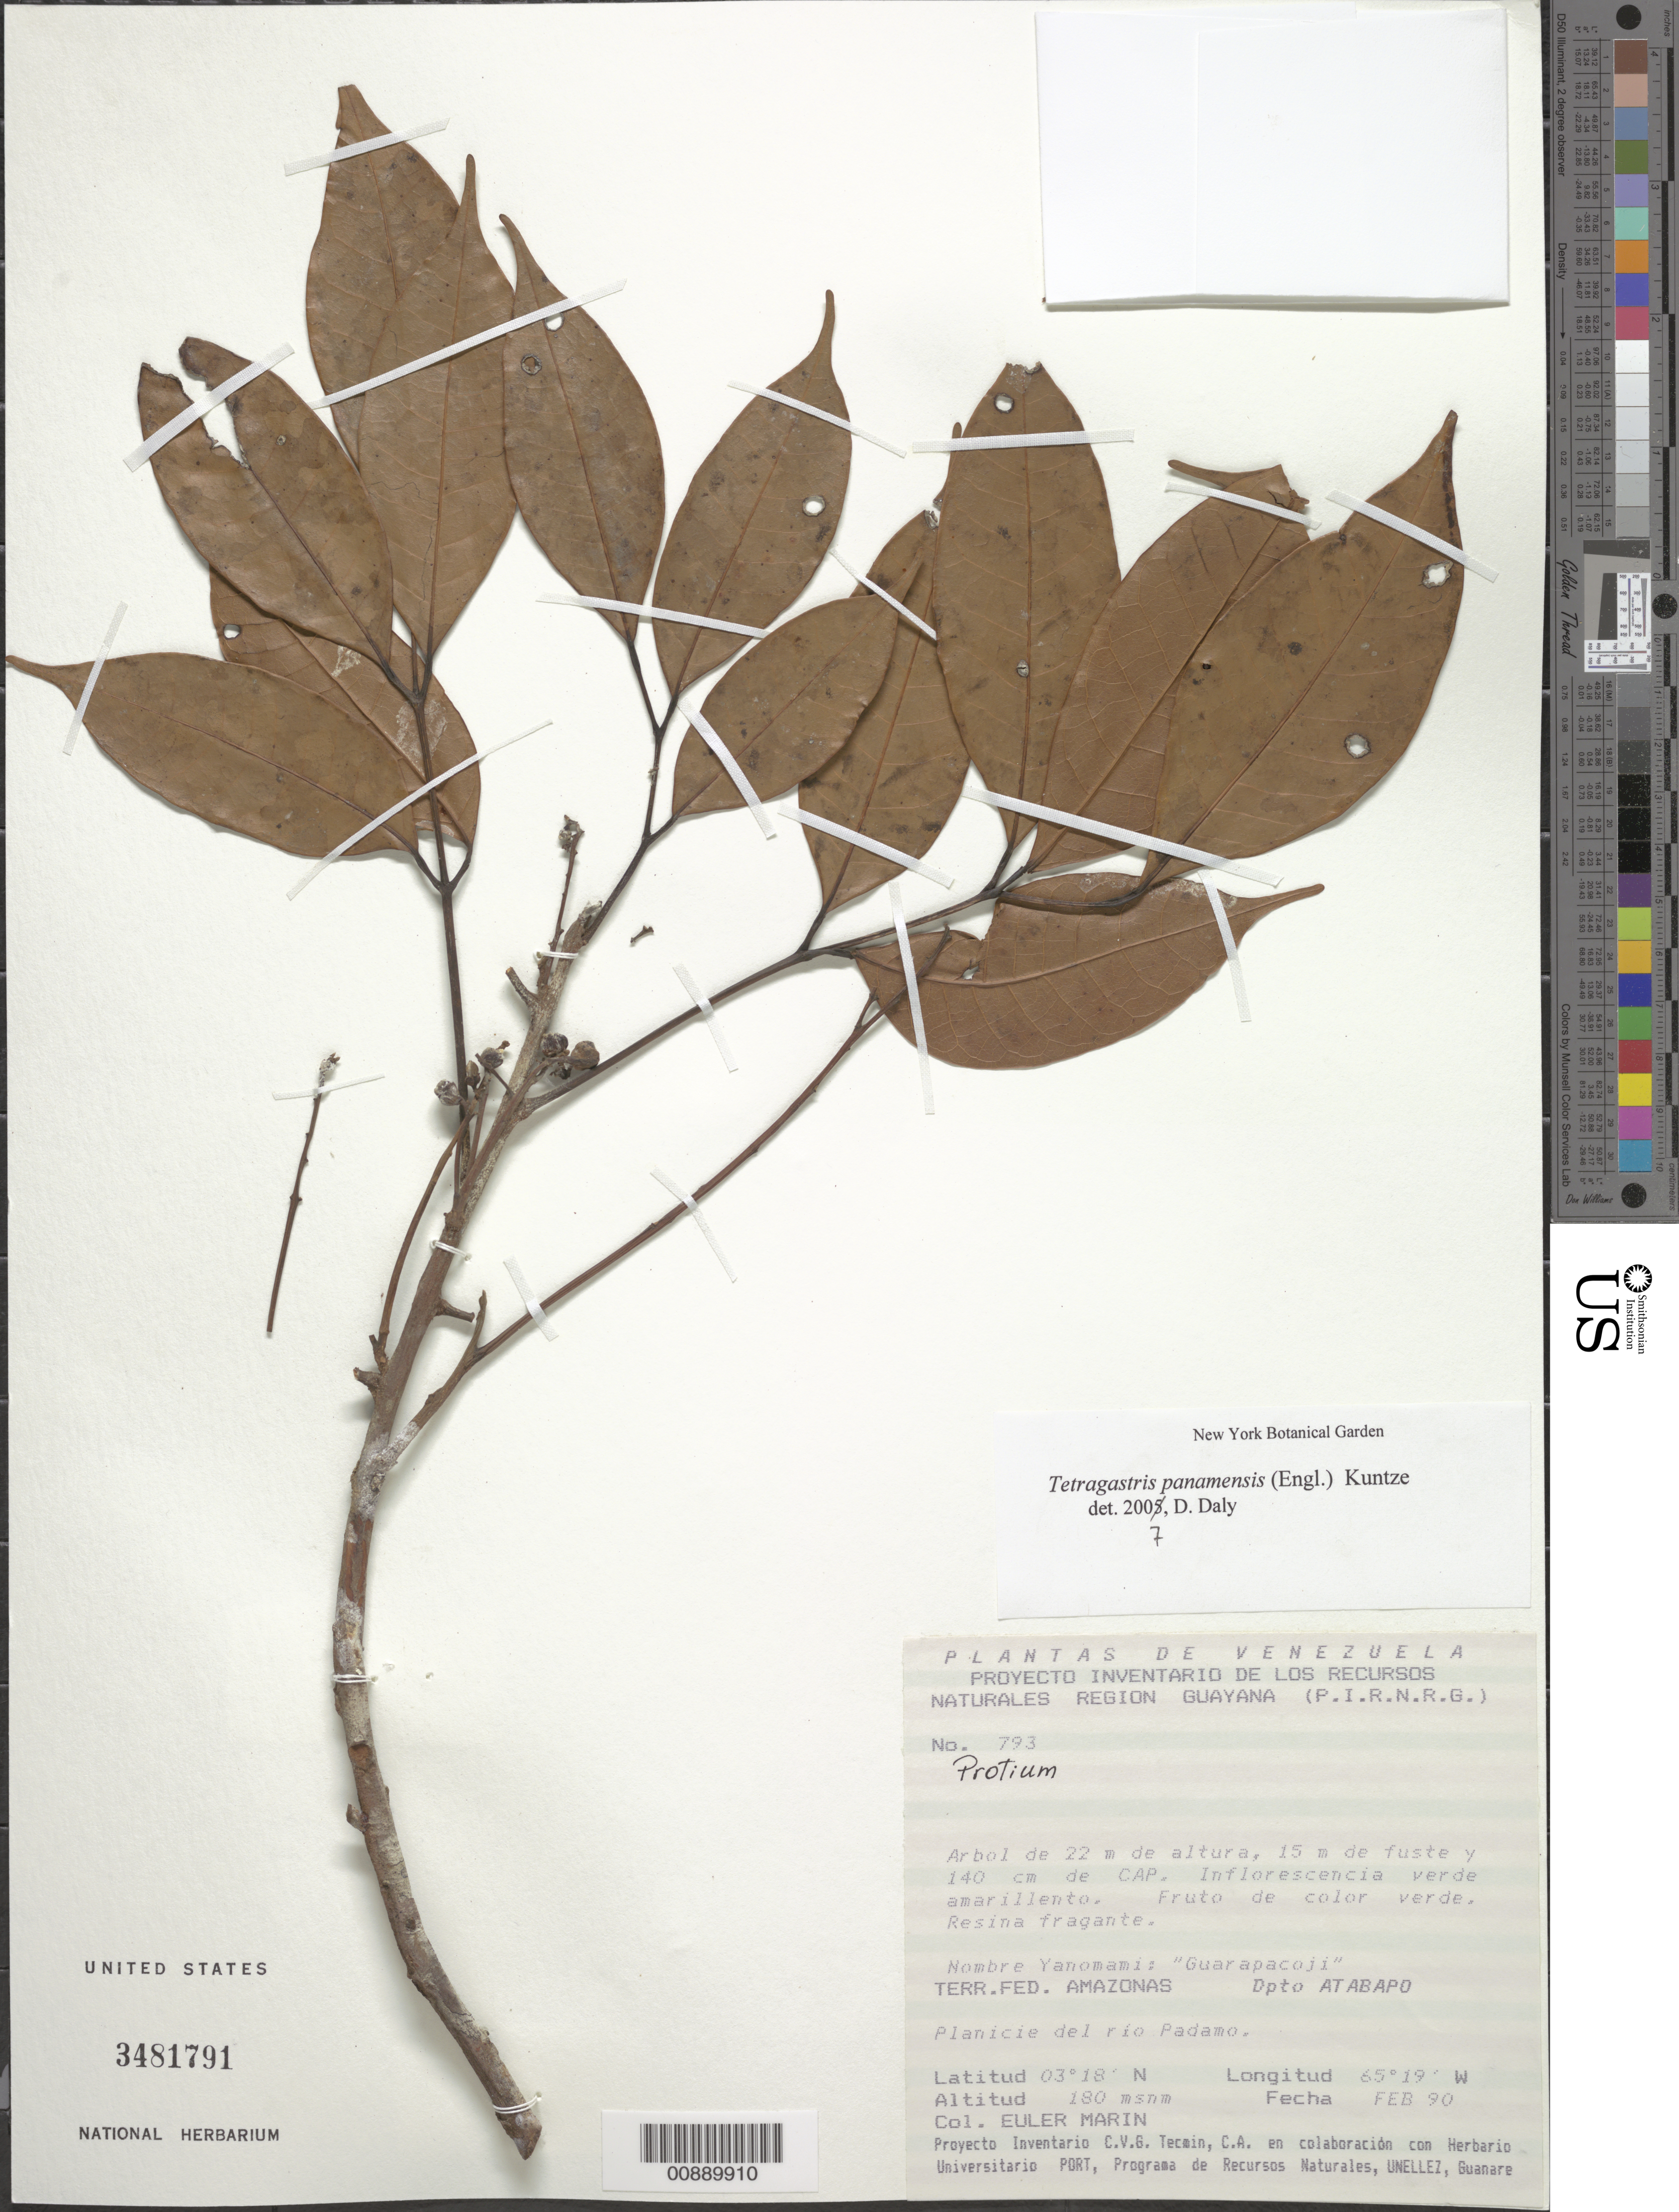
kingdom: Plantae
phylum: Tracheophyta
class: Magnoliopsida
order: Sapindales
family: Burseraceae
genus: Protium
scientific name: Protium stevensonii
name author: (Standl.) Daly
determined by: Daly, Douglas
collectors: E. Marin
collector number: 793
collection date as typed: Feb-90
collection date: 1990-02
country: Venezuela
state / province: Amazonas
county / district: Atabapo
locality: Río Padamo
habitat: Planicie del río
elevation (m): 180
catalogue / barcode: US 3481791